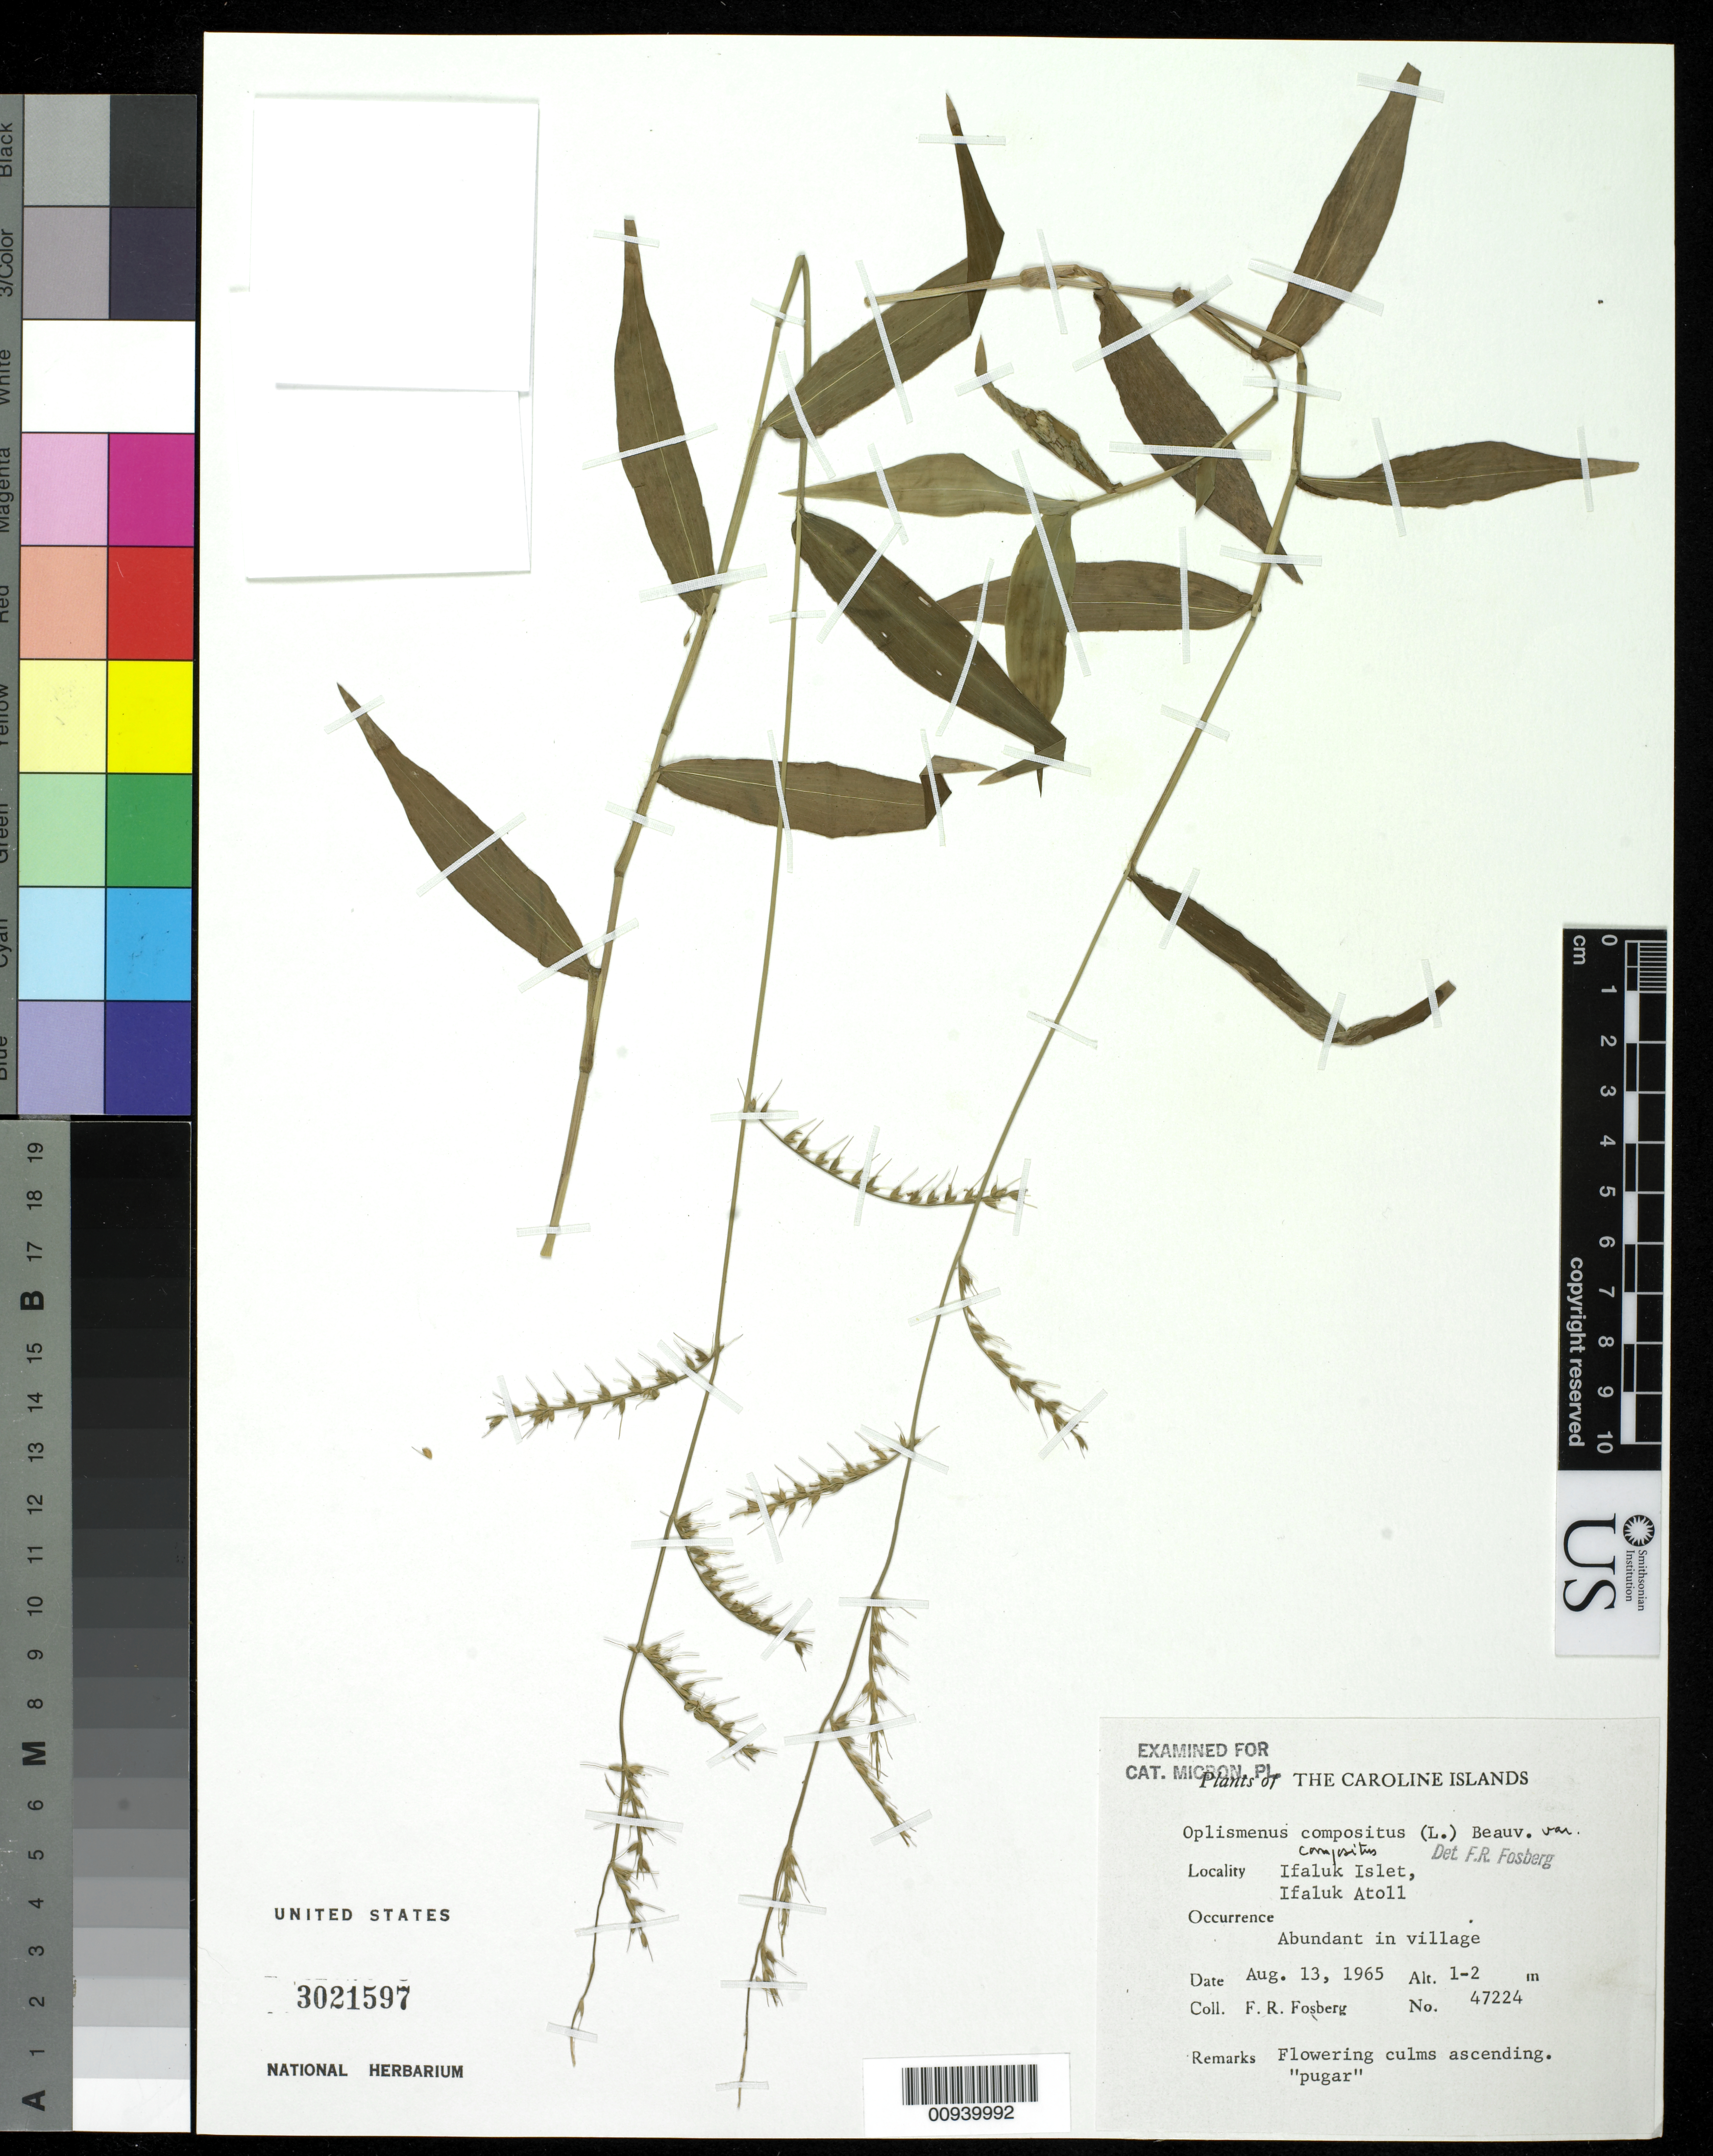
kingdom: Plantae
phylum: Tracheophyta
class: Liliopsida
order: Poales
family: Poaceae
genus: Oplismenus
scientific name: Oplismenus compositus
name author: (L.) P. Beauv.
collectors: F. R. Fosberg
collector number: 47224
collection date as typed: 13 Aug 1965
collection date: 1965-08-13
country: Micronesia, Federated States of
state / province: Yap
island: Ifalik (Ifaluk) Atoll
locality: Ifaluk Islet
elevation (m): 1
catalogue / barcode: US 3021597